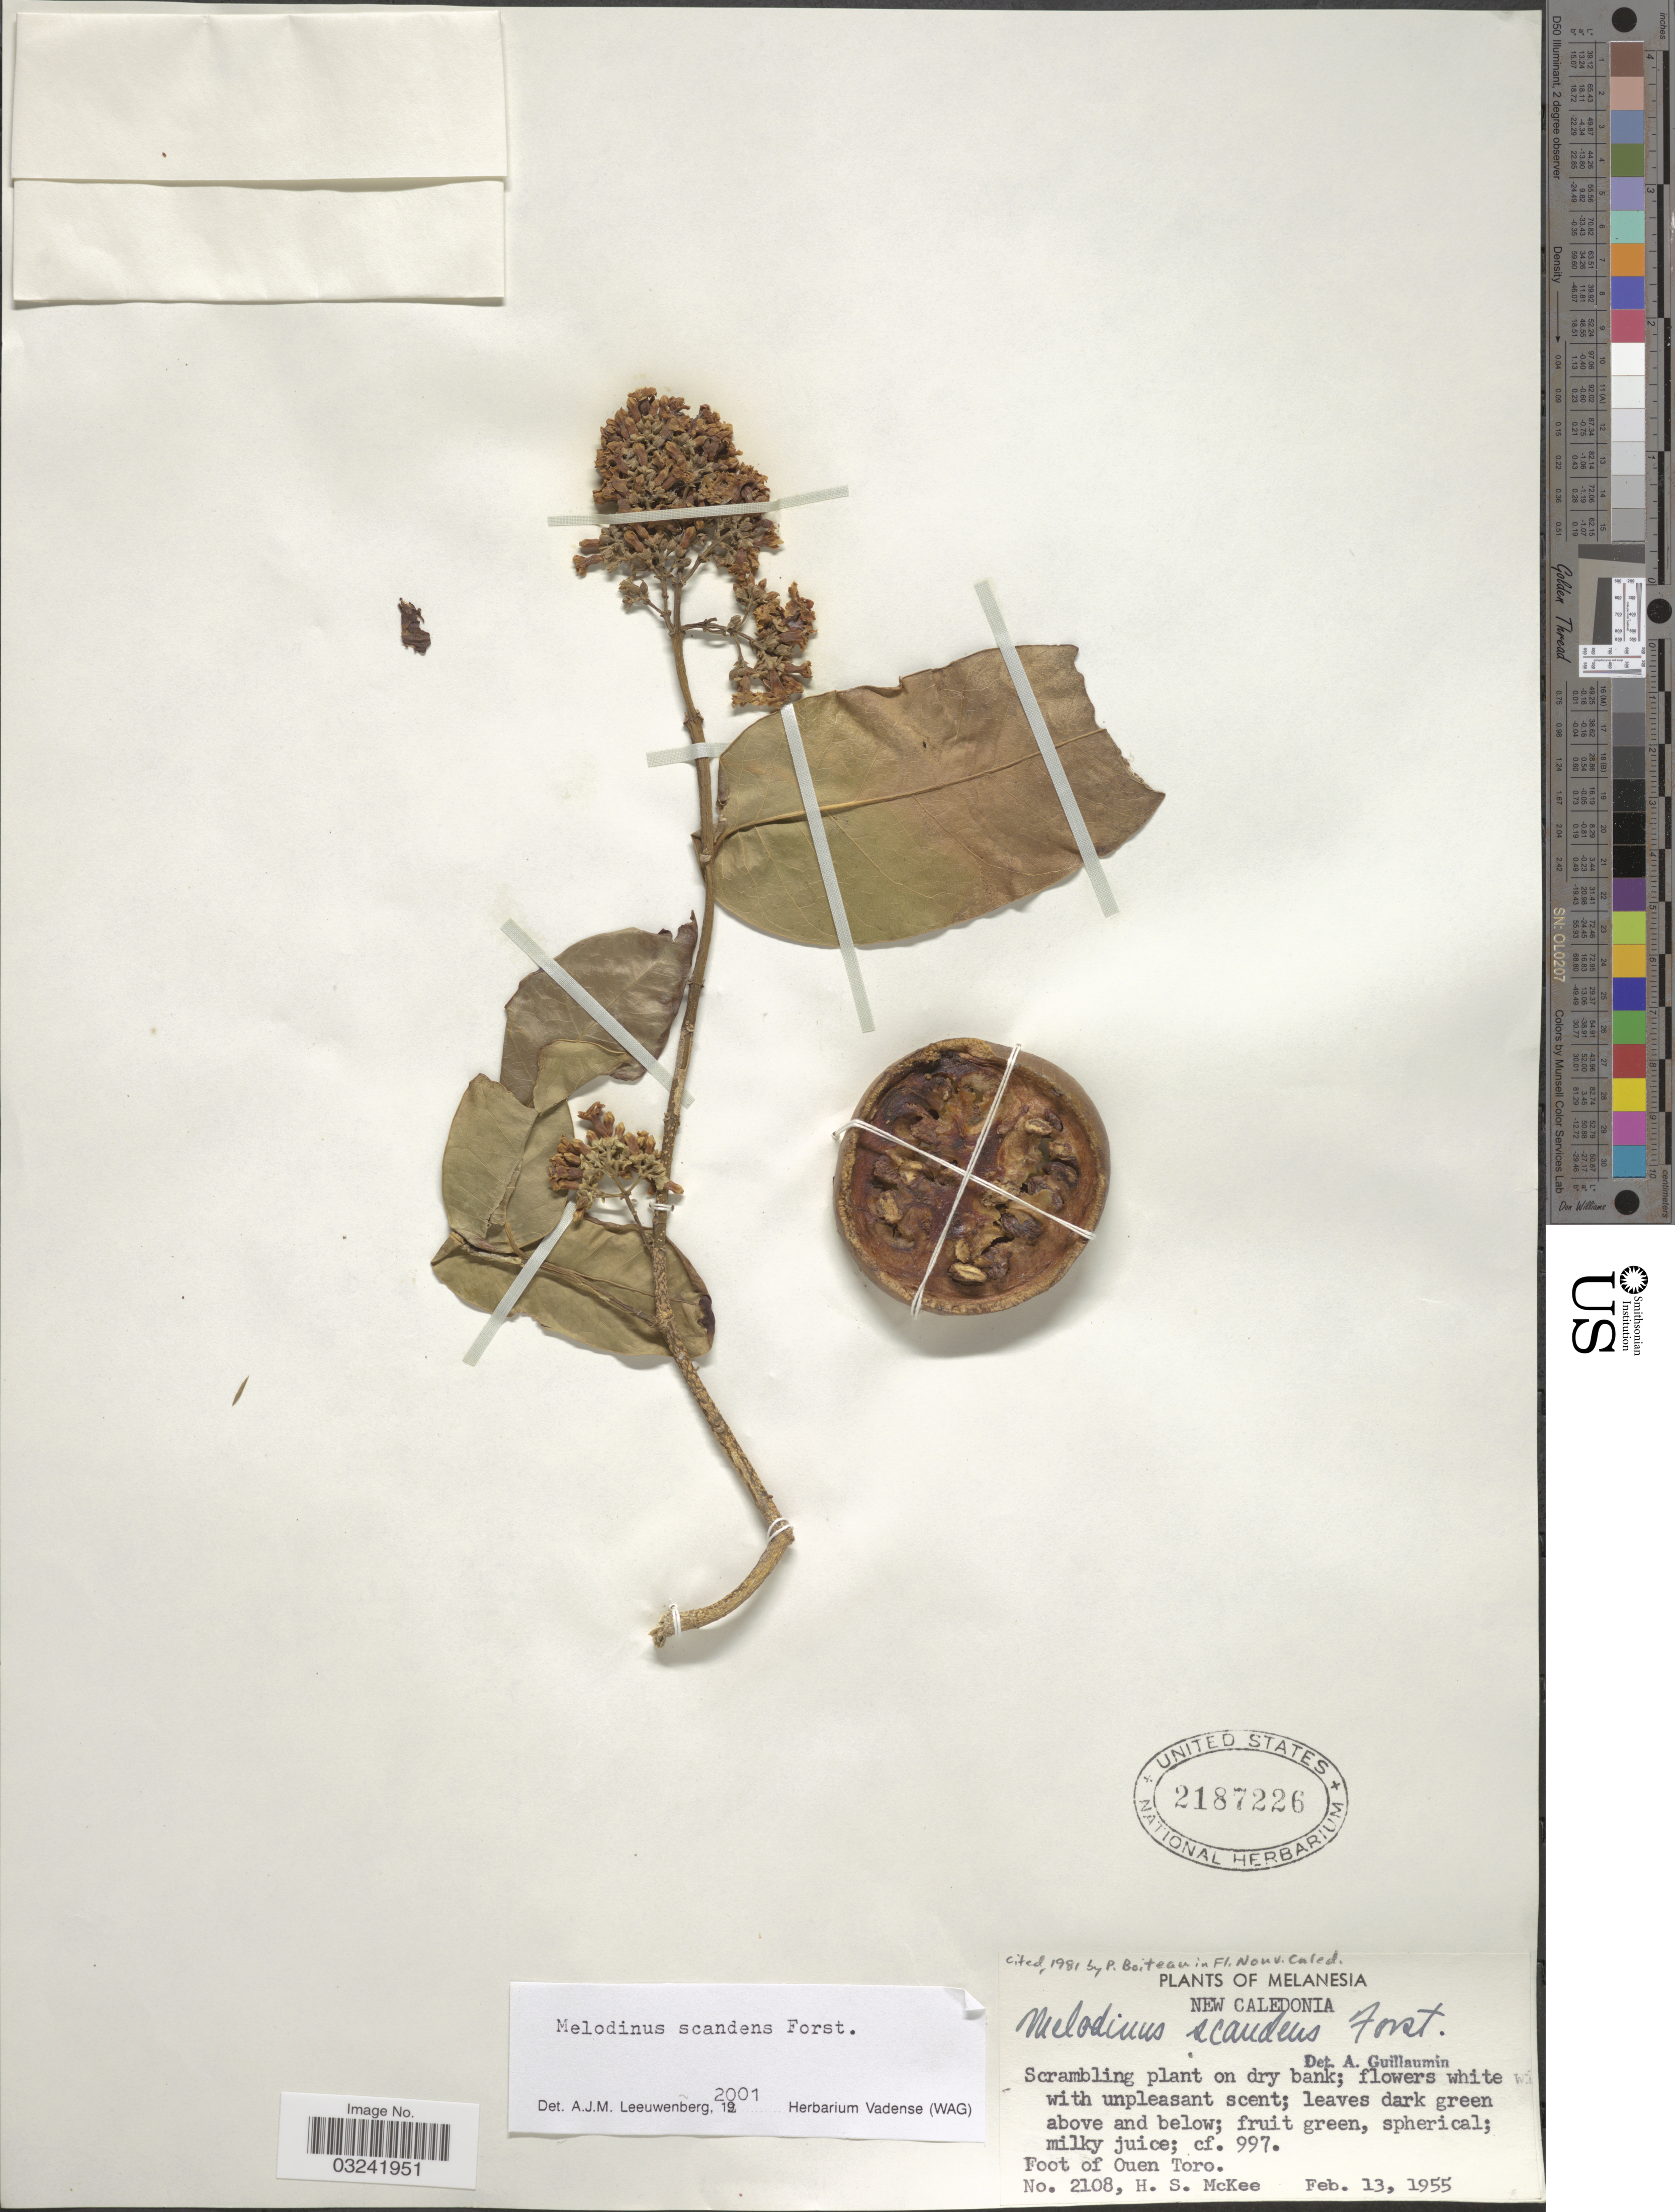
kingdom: Plantae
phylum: Tracheophyta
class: Magnoliopsida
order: Gentianales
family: Apocynaceae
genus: Melodinus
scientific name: Melodinus scandens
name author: J.R. Forst. & G. Forst.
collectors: H. S. McKee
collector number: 2108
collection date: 1955-02-13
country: New Caledonia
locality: Foot of Ouen Toro. Melanesia.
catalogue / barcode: US 2187226